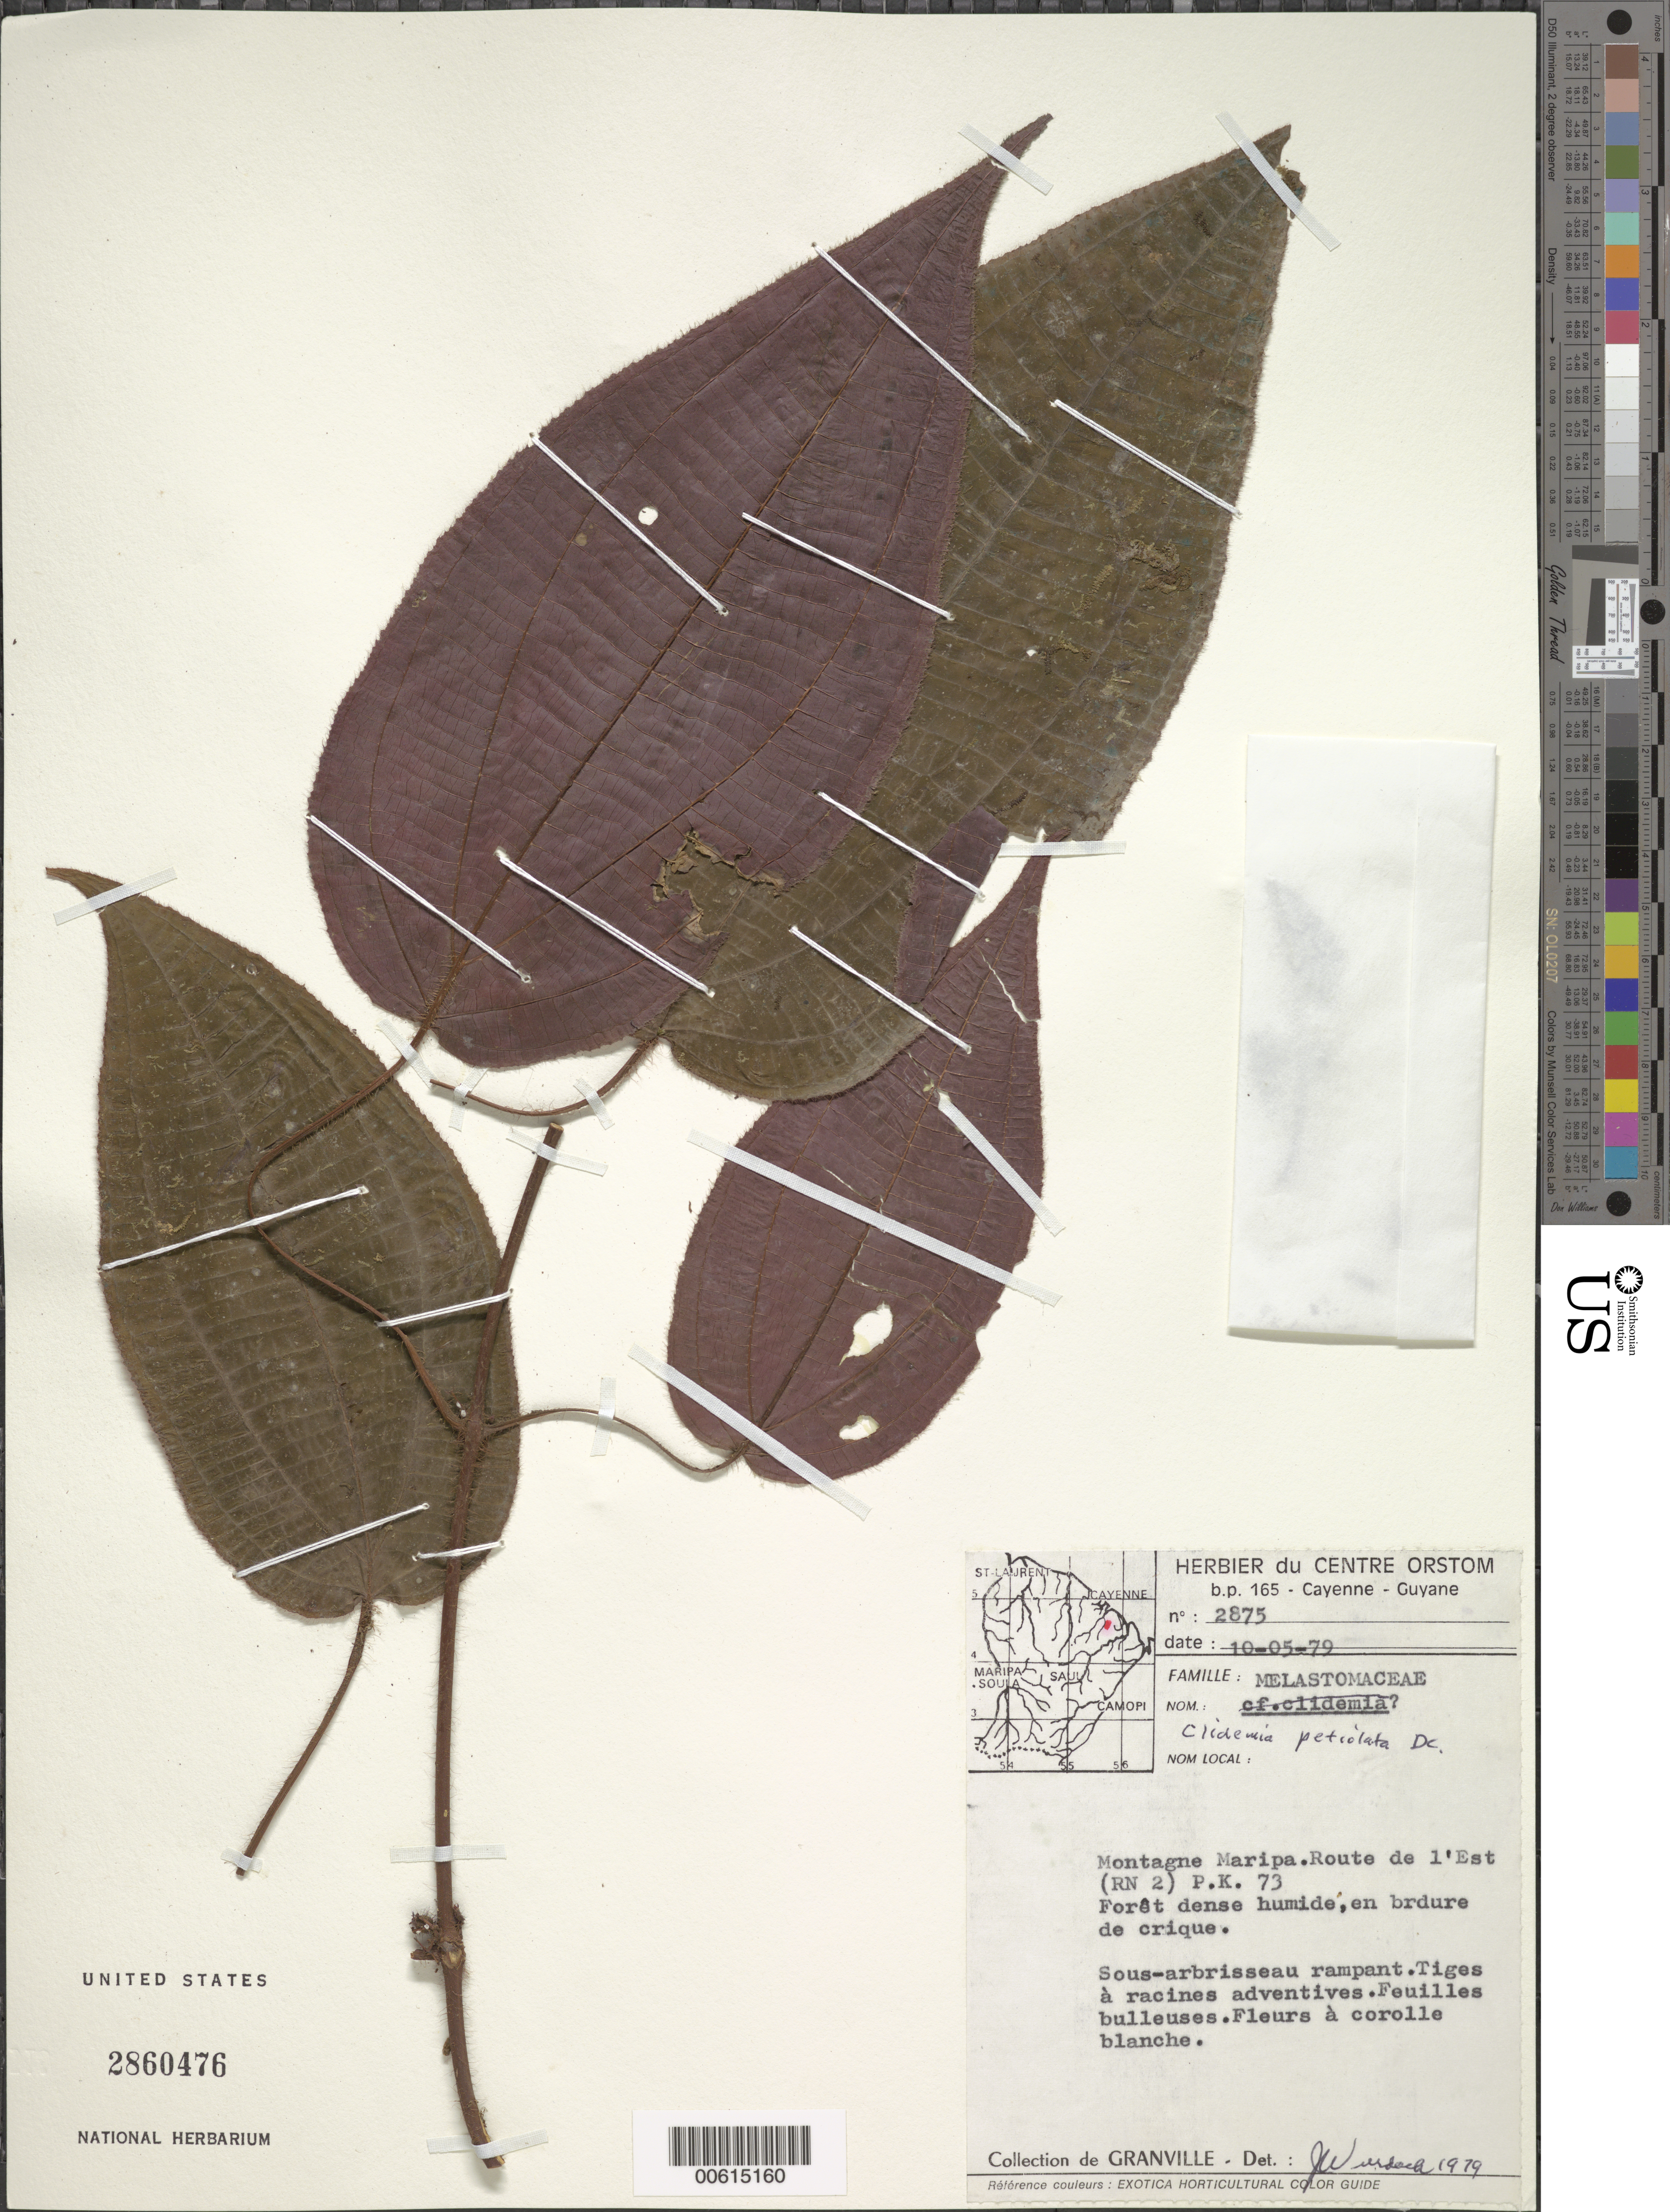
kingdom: Plantae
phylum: Tracheophyta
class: Magnoliopsida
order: Myrtales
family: Melastomataceae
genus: Clidemia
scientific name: Clidemia petiolata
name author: DC.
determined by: Wurdack, John J., (US), US (UNITED STATES)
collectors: J.-J. de Granville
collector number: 2875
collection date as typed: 10-May-79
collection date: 1979-05-10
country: French Guiana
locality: Montagne Maripa, Route de l'Est (RN2), PK 73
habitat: Dense humid forest, on edge of creek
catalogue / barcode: US 2860476